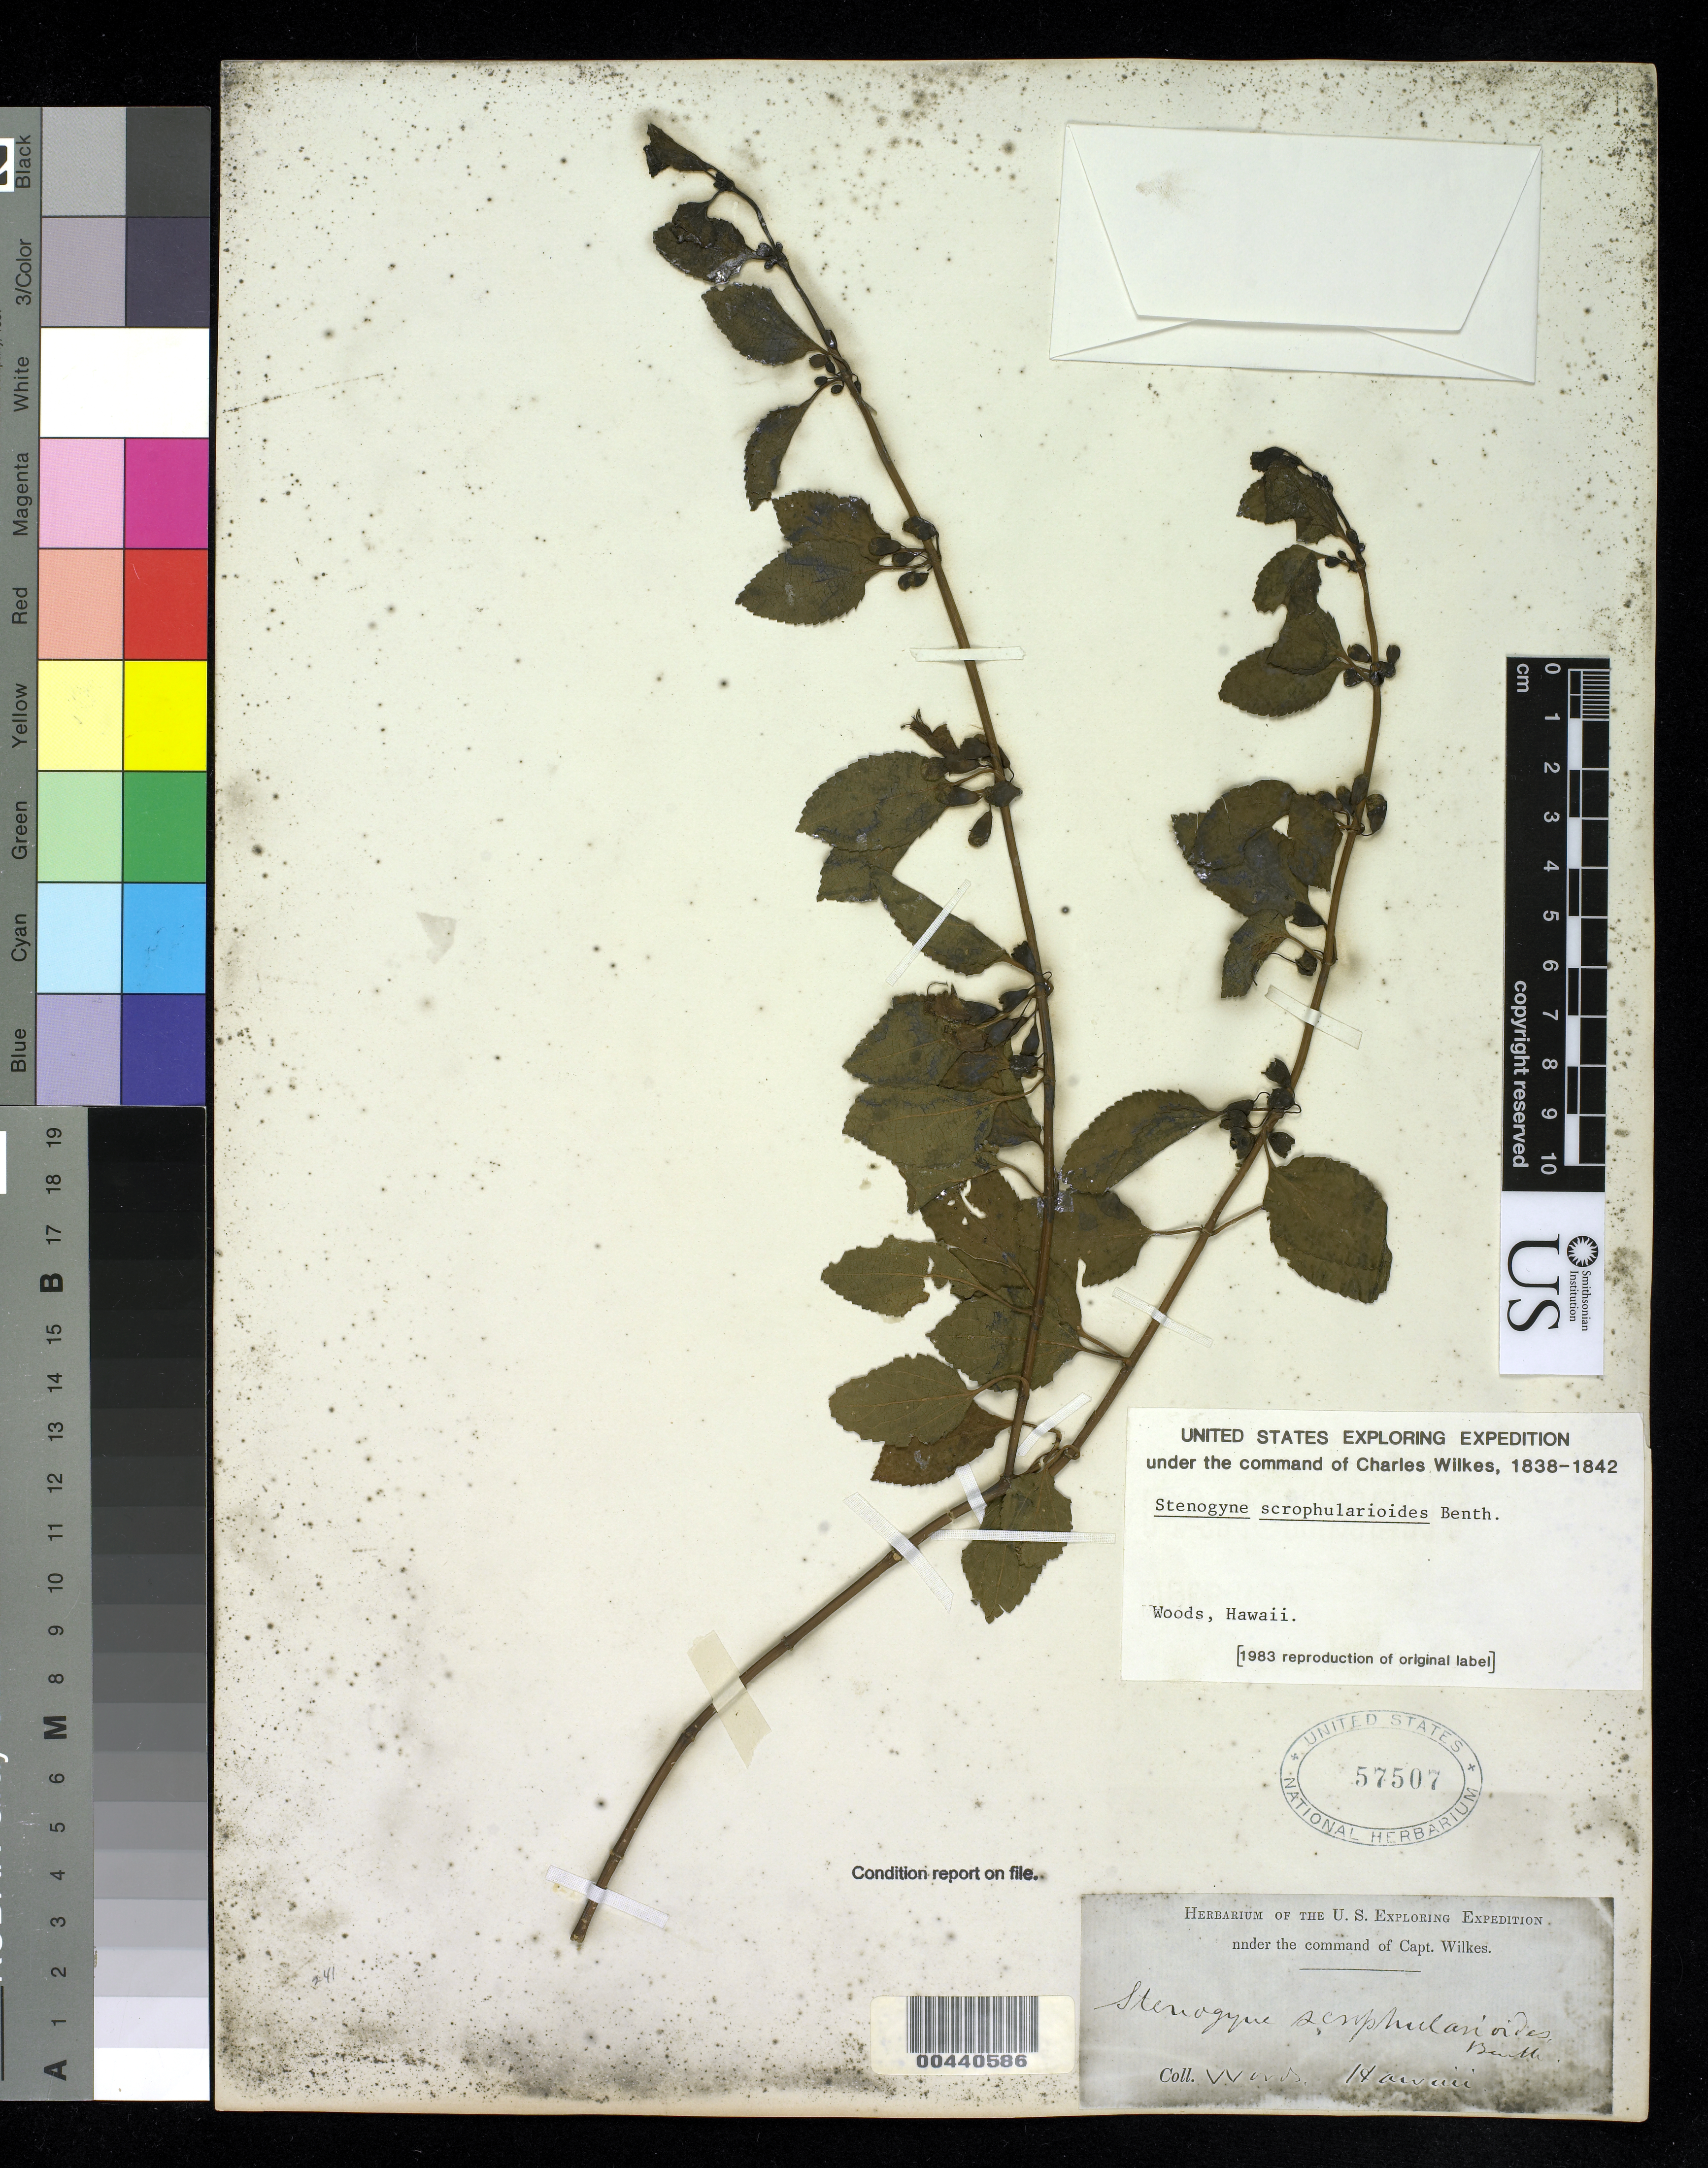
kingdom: Plantae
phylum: Tracheophyta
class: Magnoliopsida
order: Lamiales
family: Lamiaceae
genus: Stenogyne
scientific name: Stenogyne scrophularioides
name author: Benth.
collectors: Wilkes Explor. Exped.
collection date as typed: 1838 to -- --- 1842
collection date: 1838/1842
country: United States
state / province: Hawaii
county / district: Hawaii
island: Hawaii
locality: Woods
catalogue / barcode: US 57507